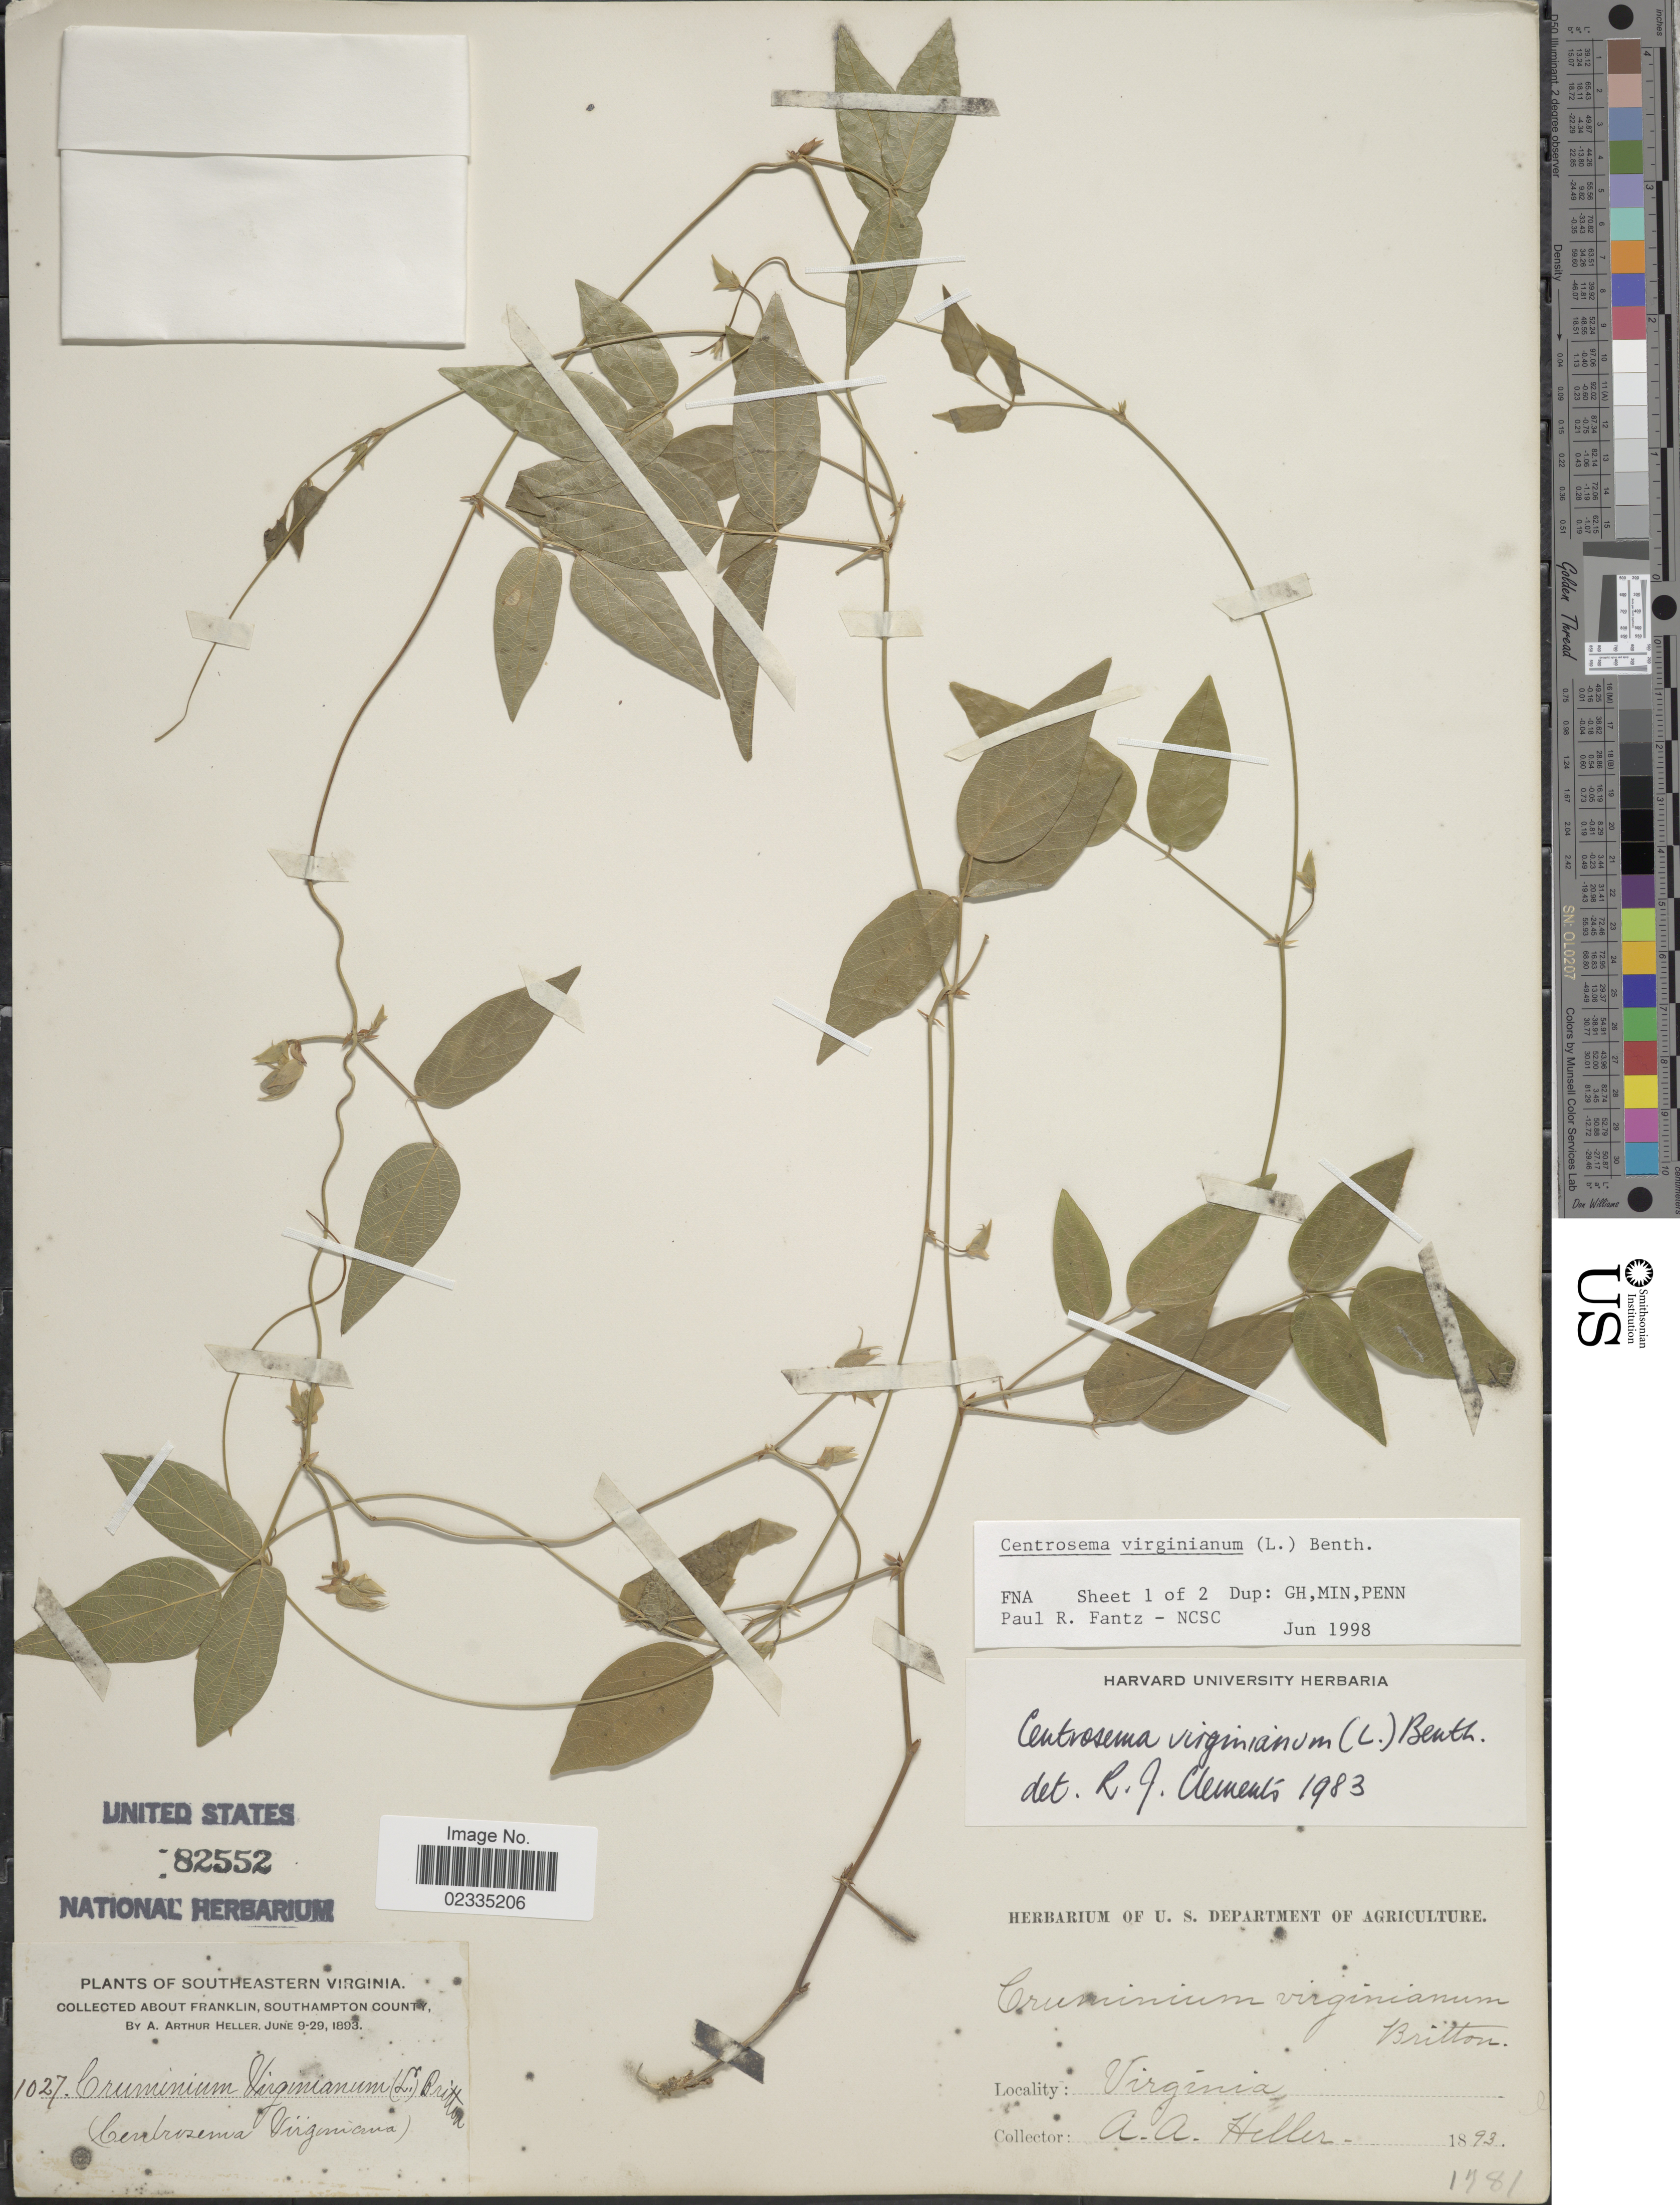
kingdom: Plantae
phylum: Tracheophyta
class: Magnoliopsida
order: Fabales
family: Fabaceae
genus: Centrosema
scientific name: Centrosema virginianum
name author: (L.) Benth.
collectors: A. A. Heller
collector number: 1027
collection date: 1893-06-09/1893-06-29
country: United States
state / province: Virginia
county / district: City of Franklin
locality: Southeastern Virginia, About Franklin, Southampton County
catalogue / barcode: US 82552